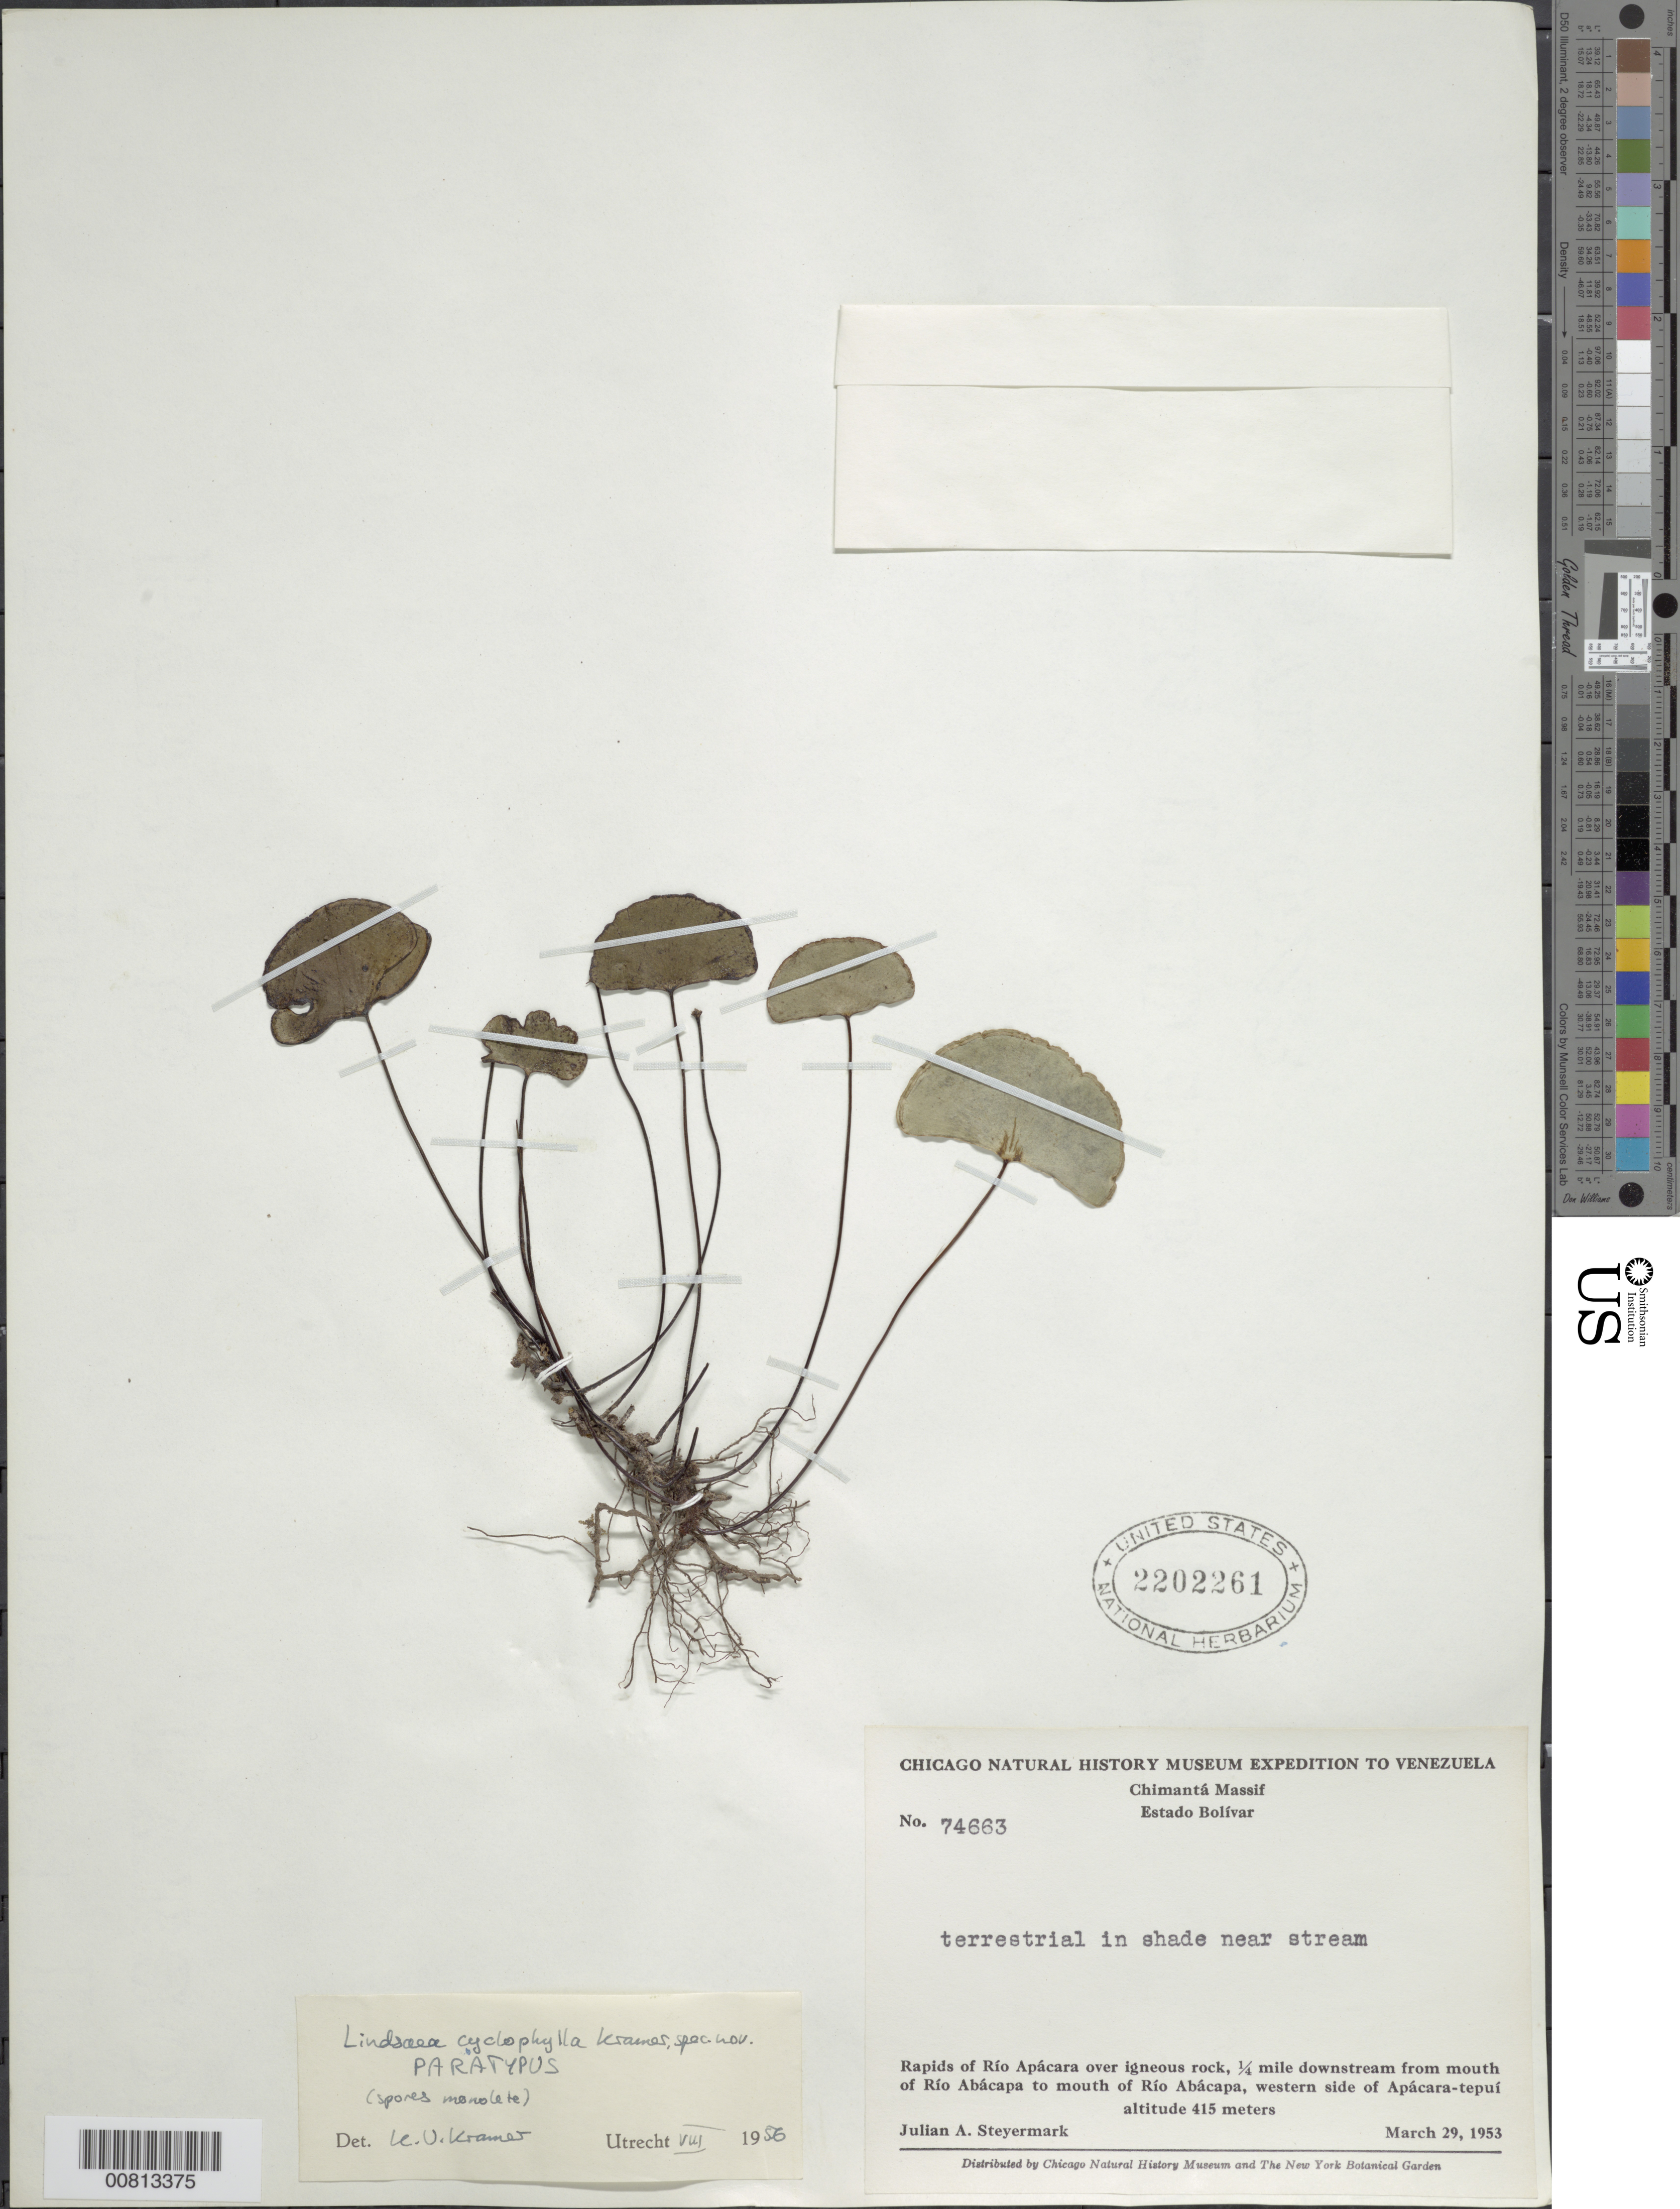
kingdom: Plantae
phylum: Tracheophyta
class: Polypodiopsida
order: Polypodiales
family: Lindsaeaceae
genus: Lindsaea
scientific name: Lindsaea cyclophylla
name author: K.U. Kramer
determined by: Kramer, K. U.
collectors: J. Steyermark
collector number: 74663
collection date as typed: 29-Mar-53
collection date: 1953-03-29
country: Venezuela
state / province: Bolívar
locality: Río Apácara, 1/4 mile downstream from mouth of Río Abácapa, W-side of Apácara-tepuí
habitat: In shade near stream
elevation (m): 415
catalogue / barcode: US 2202261